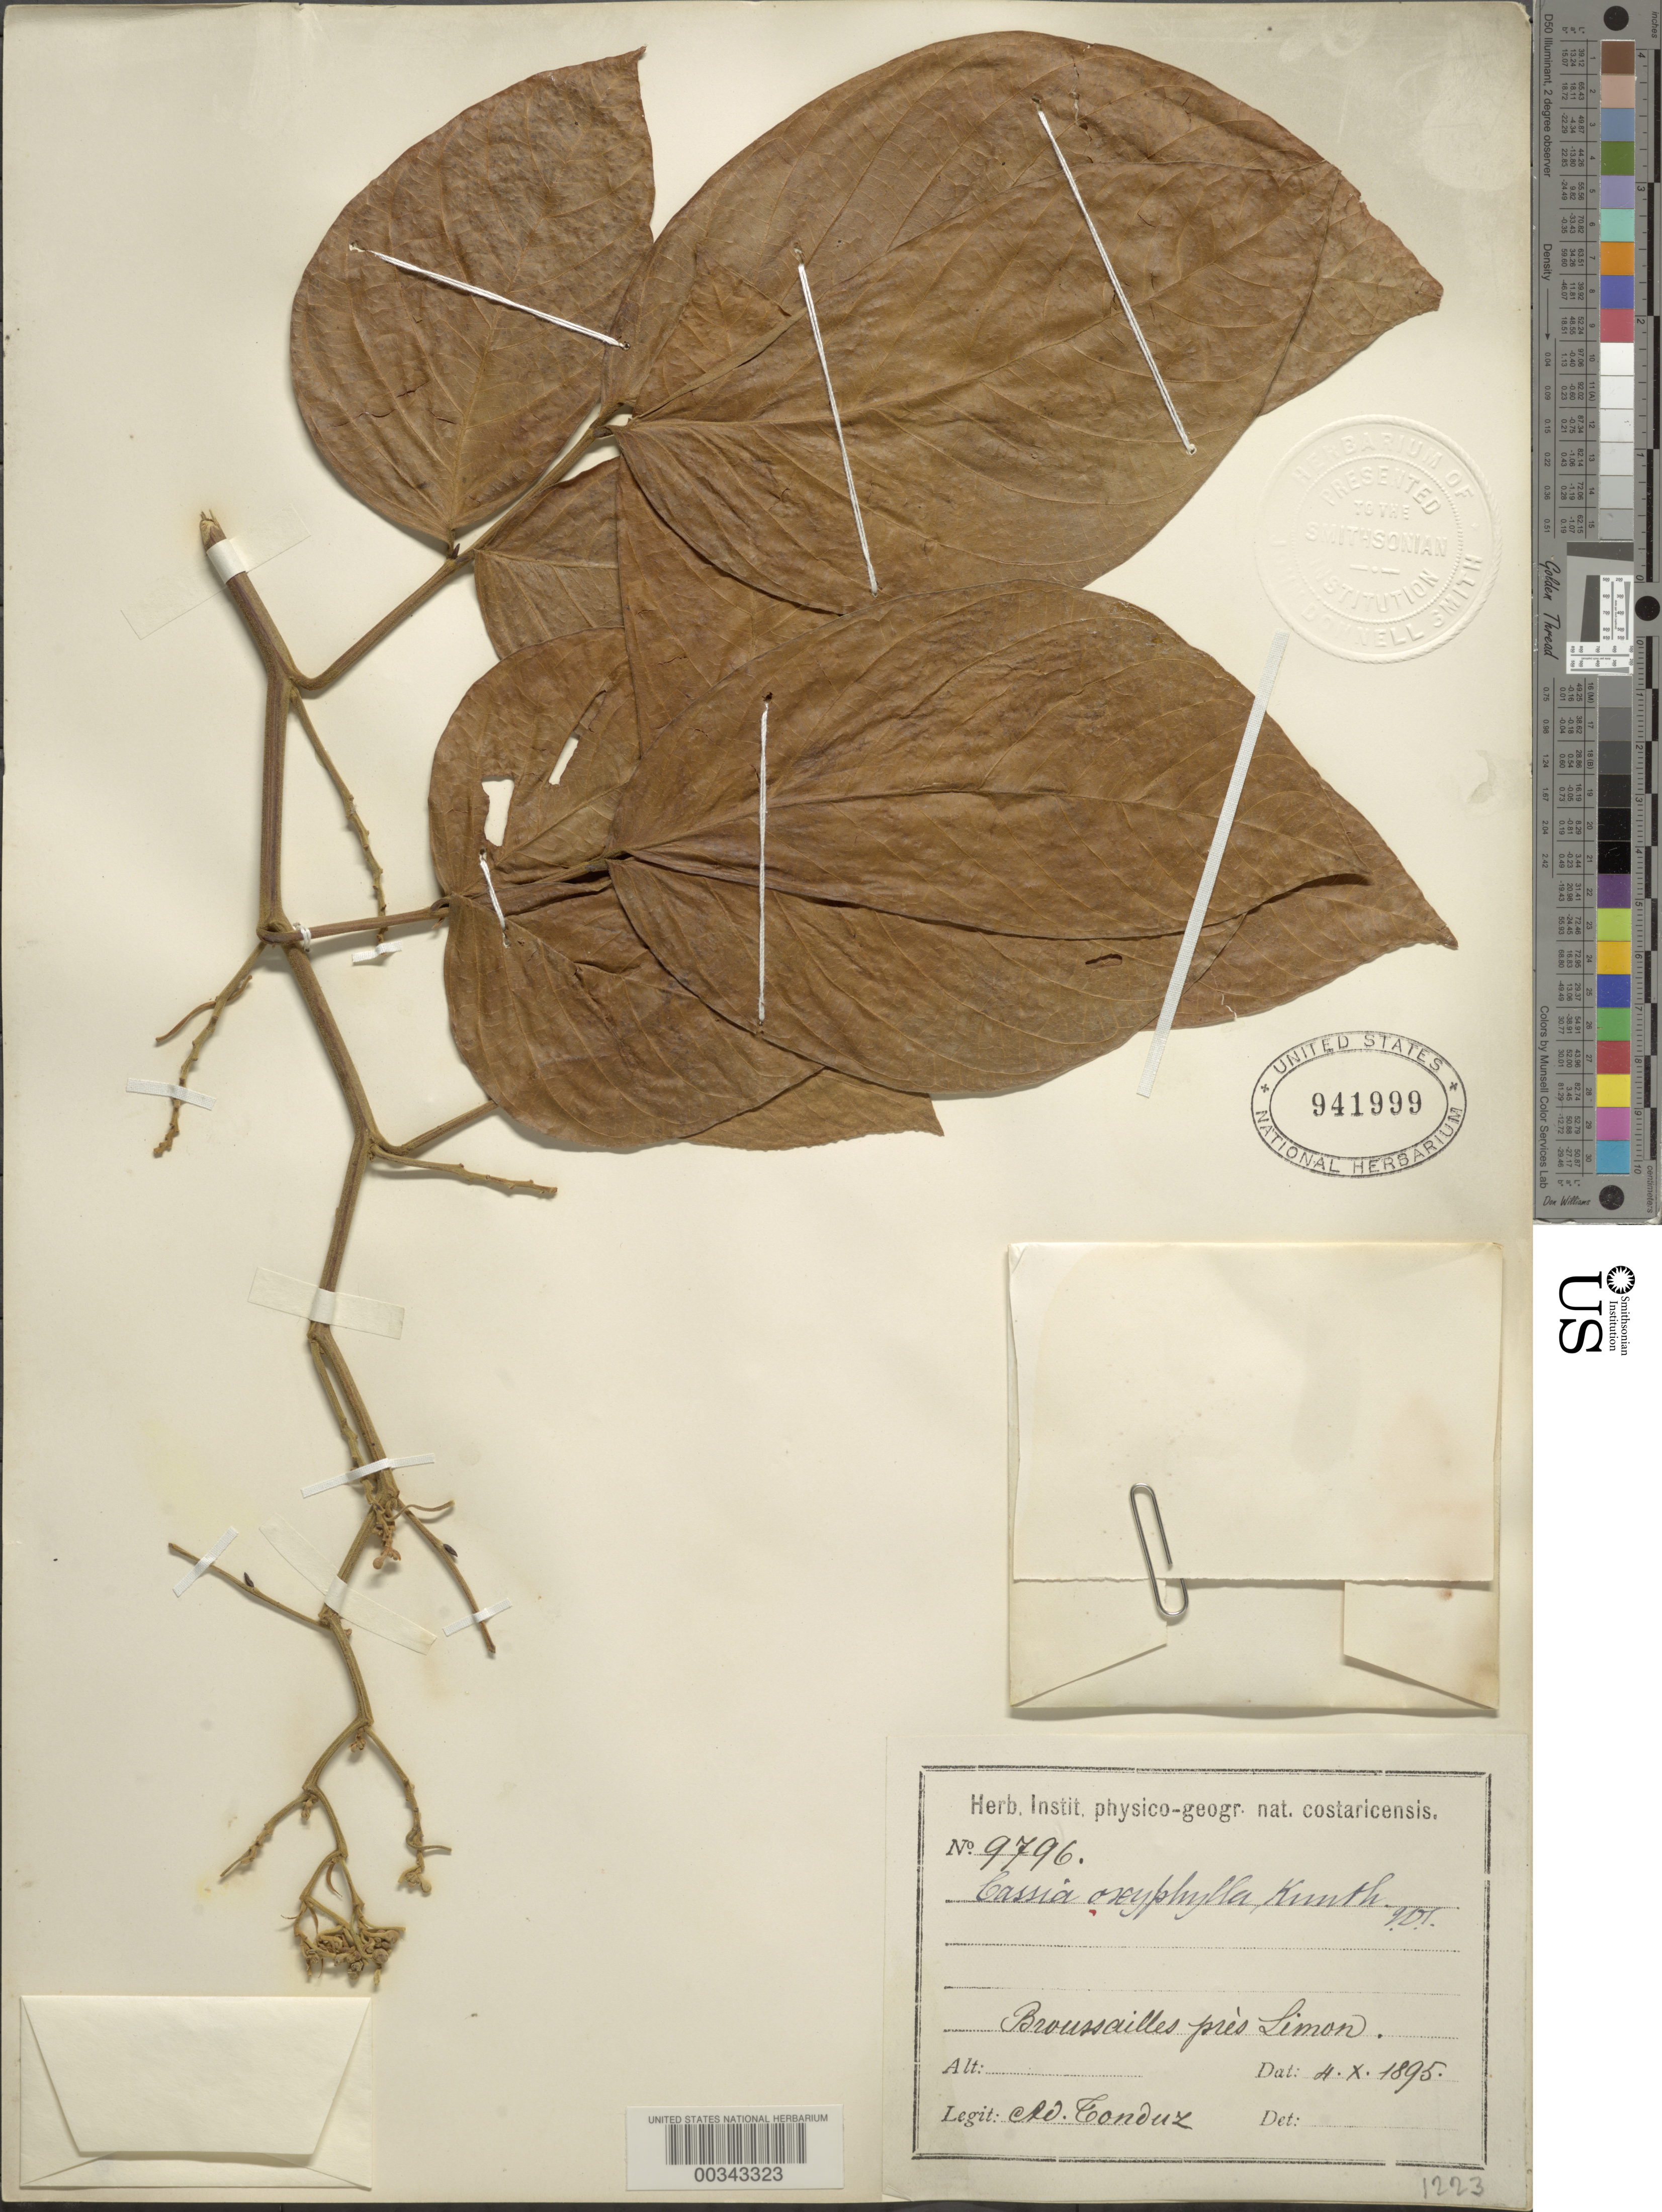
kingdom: Plantae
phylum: Tracheophyta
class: Magnoliopsida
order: Fabales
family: Fabaceae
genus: Senna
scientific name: Senna papillosa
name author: (Britton & Rose) H.S. Irwin & Barneby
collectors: A. Tonduz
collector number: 9796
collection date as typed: Oct 1895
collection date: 1895-10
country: Costa Rica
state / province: Limón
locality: Broussailles near limon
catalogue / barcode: US 941999